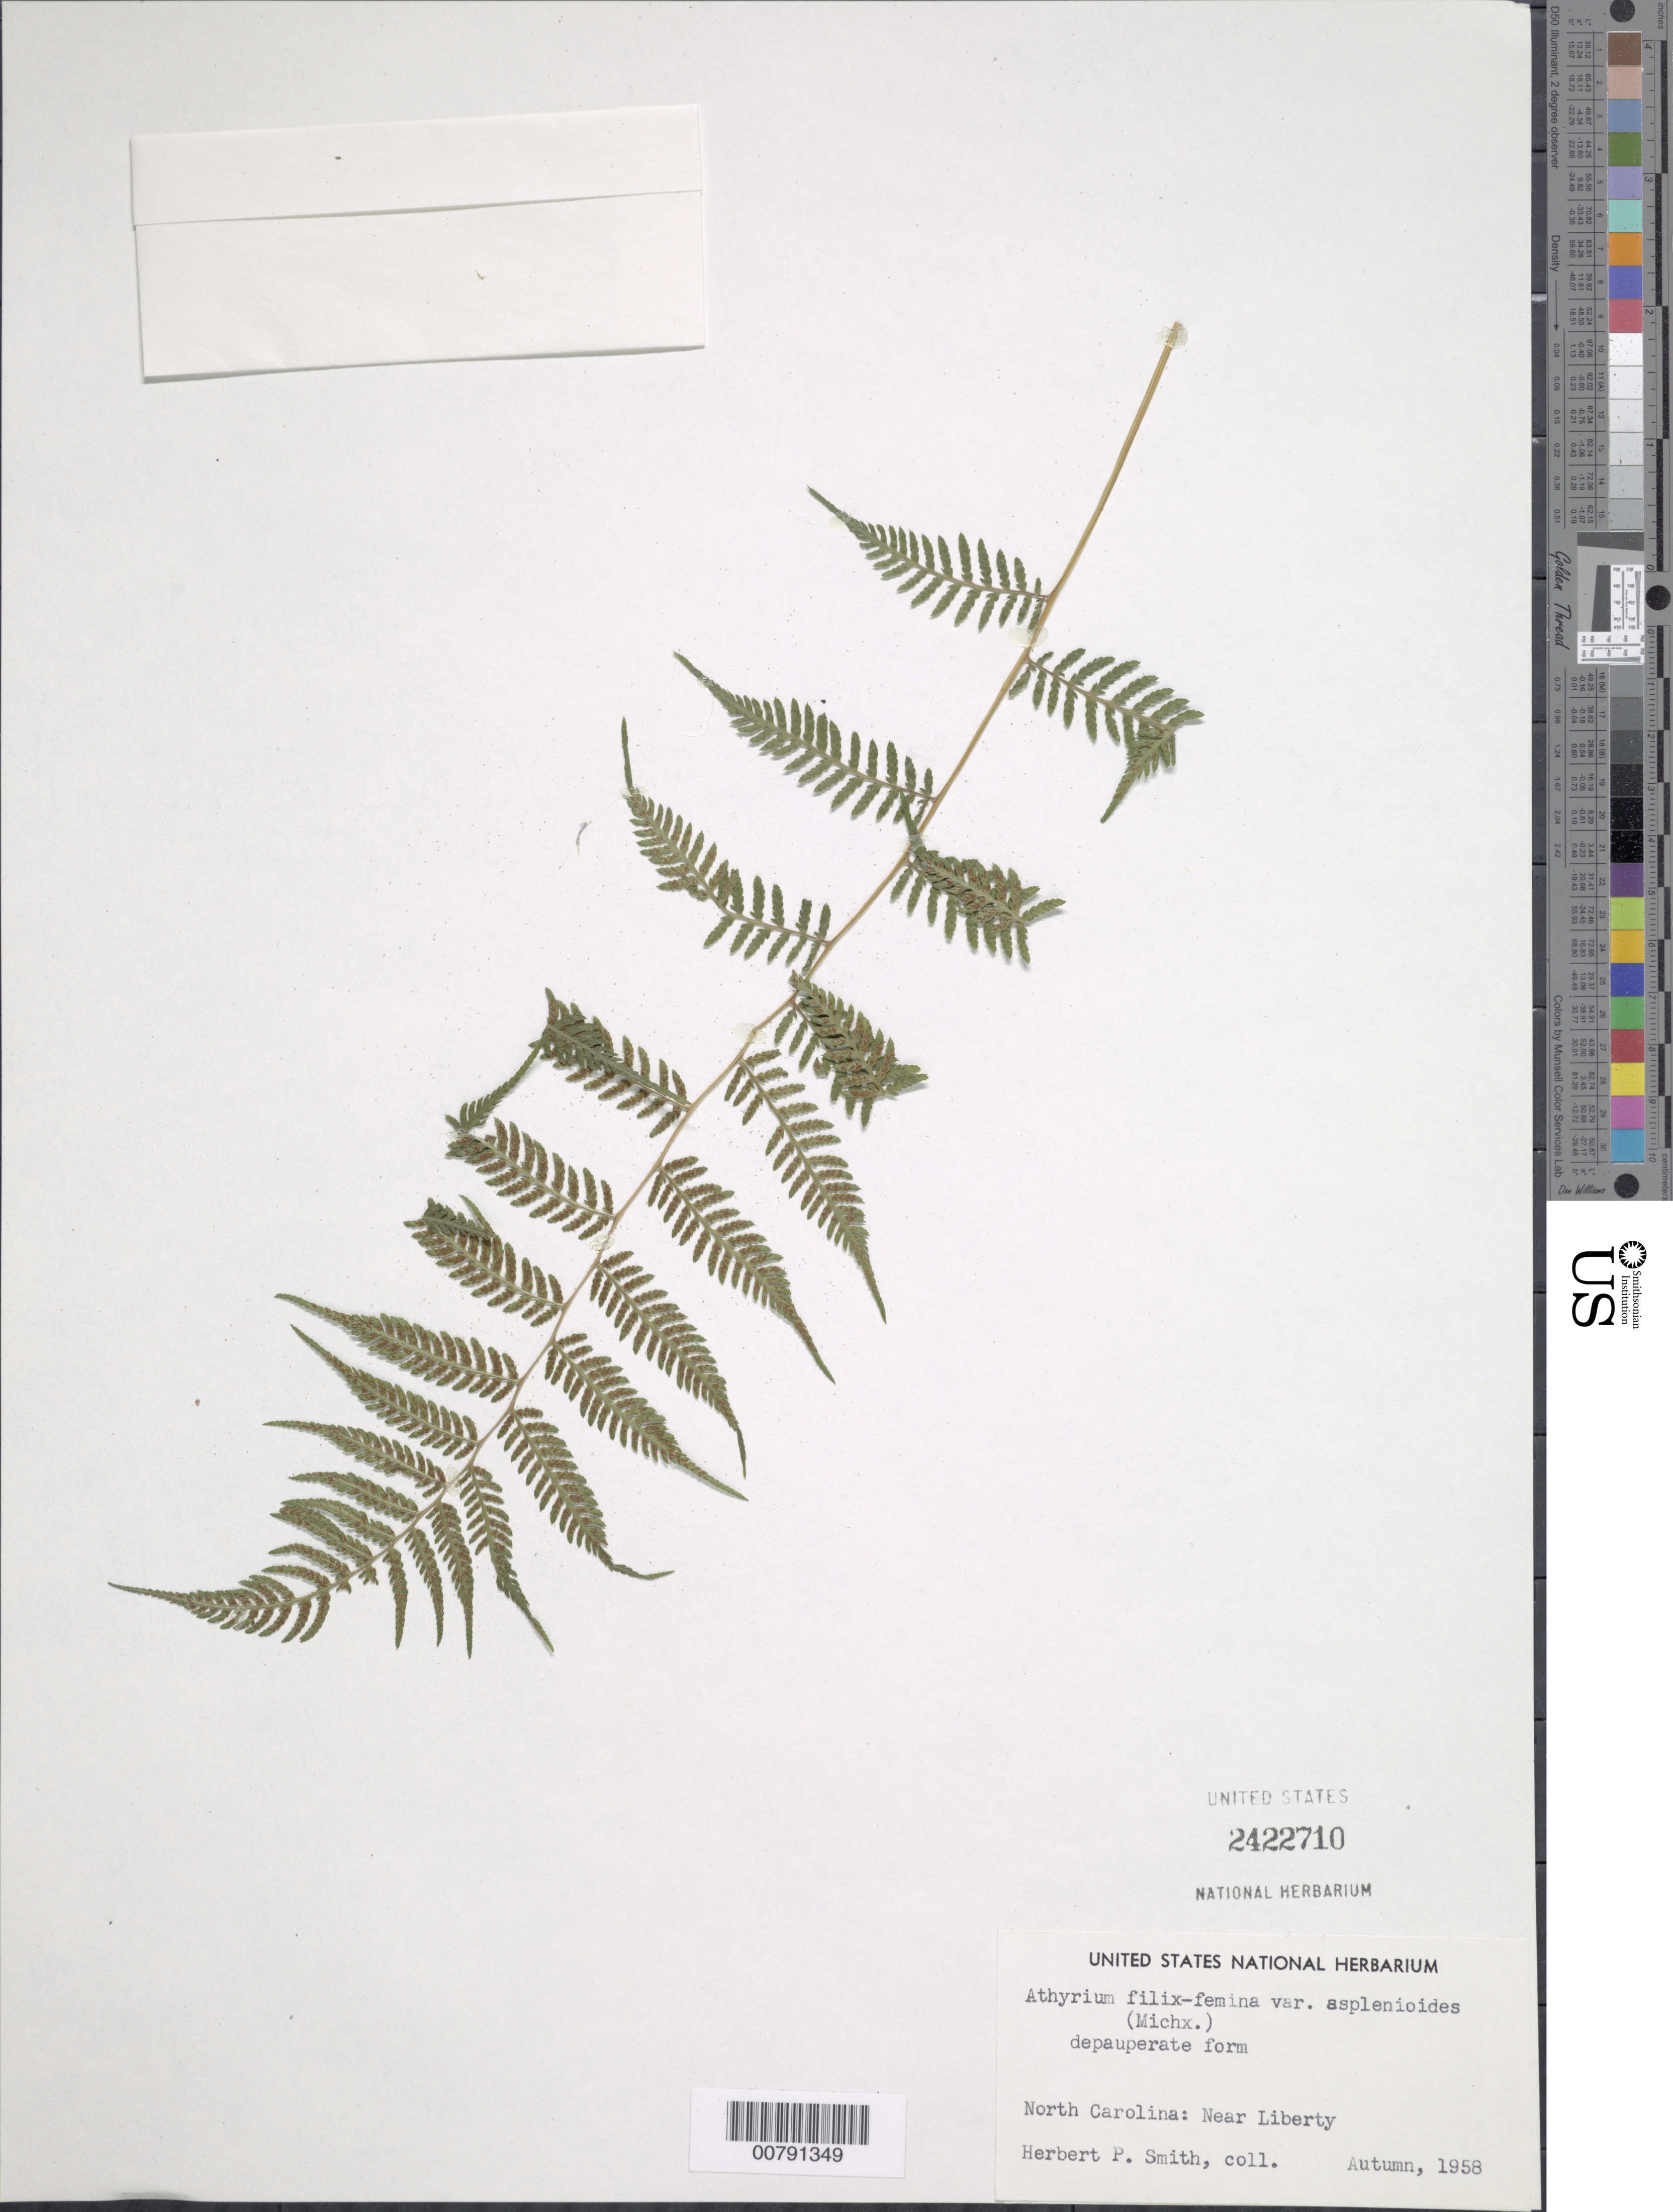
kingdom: Plantae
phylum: Tracheophyta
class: Polypodiopsida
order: Polypodiales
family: Athyriaceae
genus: Athyrium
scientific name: Athyrium filix-femina subsp. asplenioides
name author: (Michx.) Hultén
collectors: H. Smith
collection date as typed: Autumn 1958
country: United States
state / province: North Carolina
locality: Near Liberty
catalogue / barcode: US 2422710